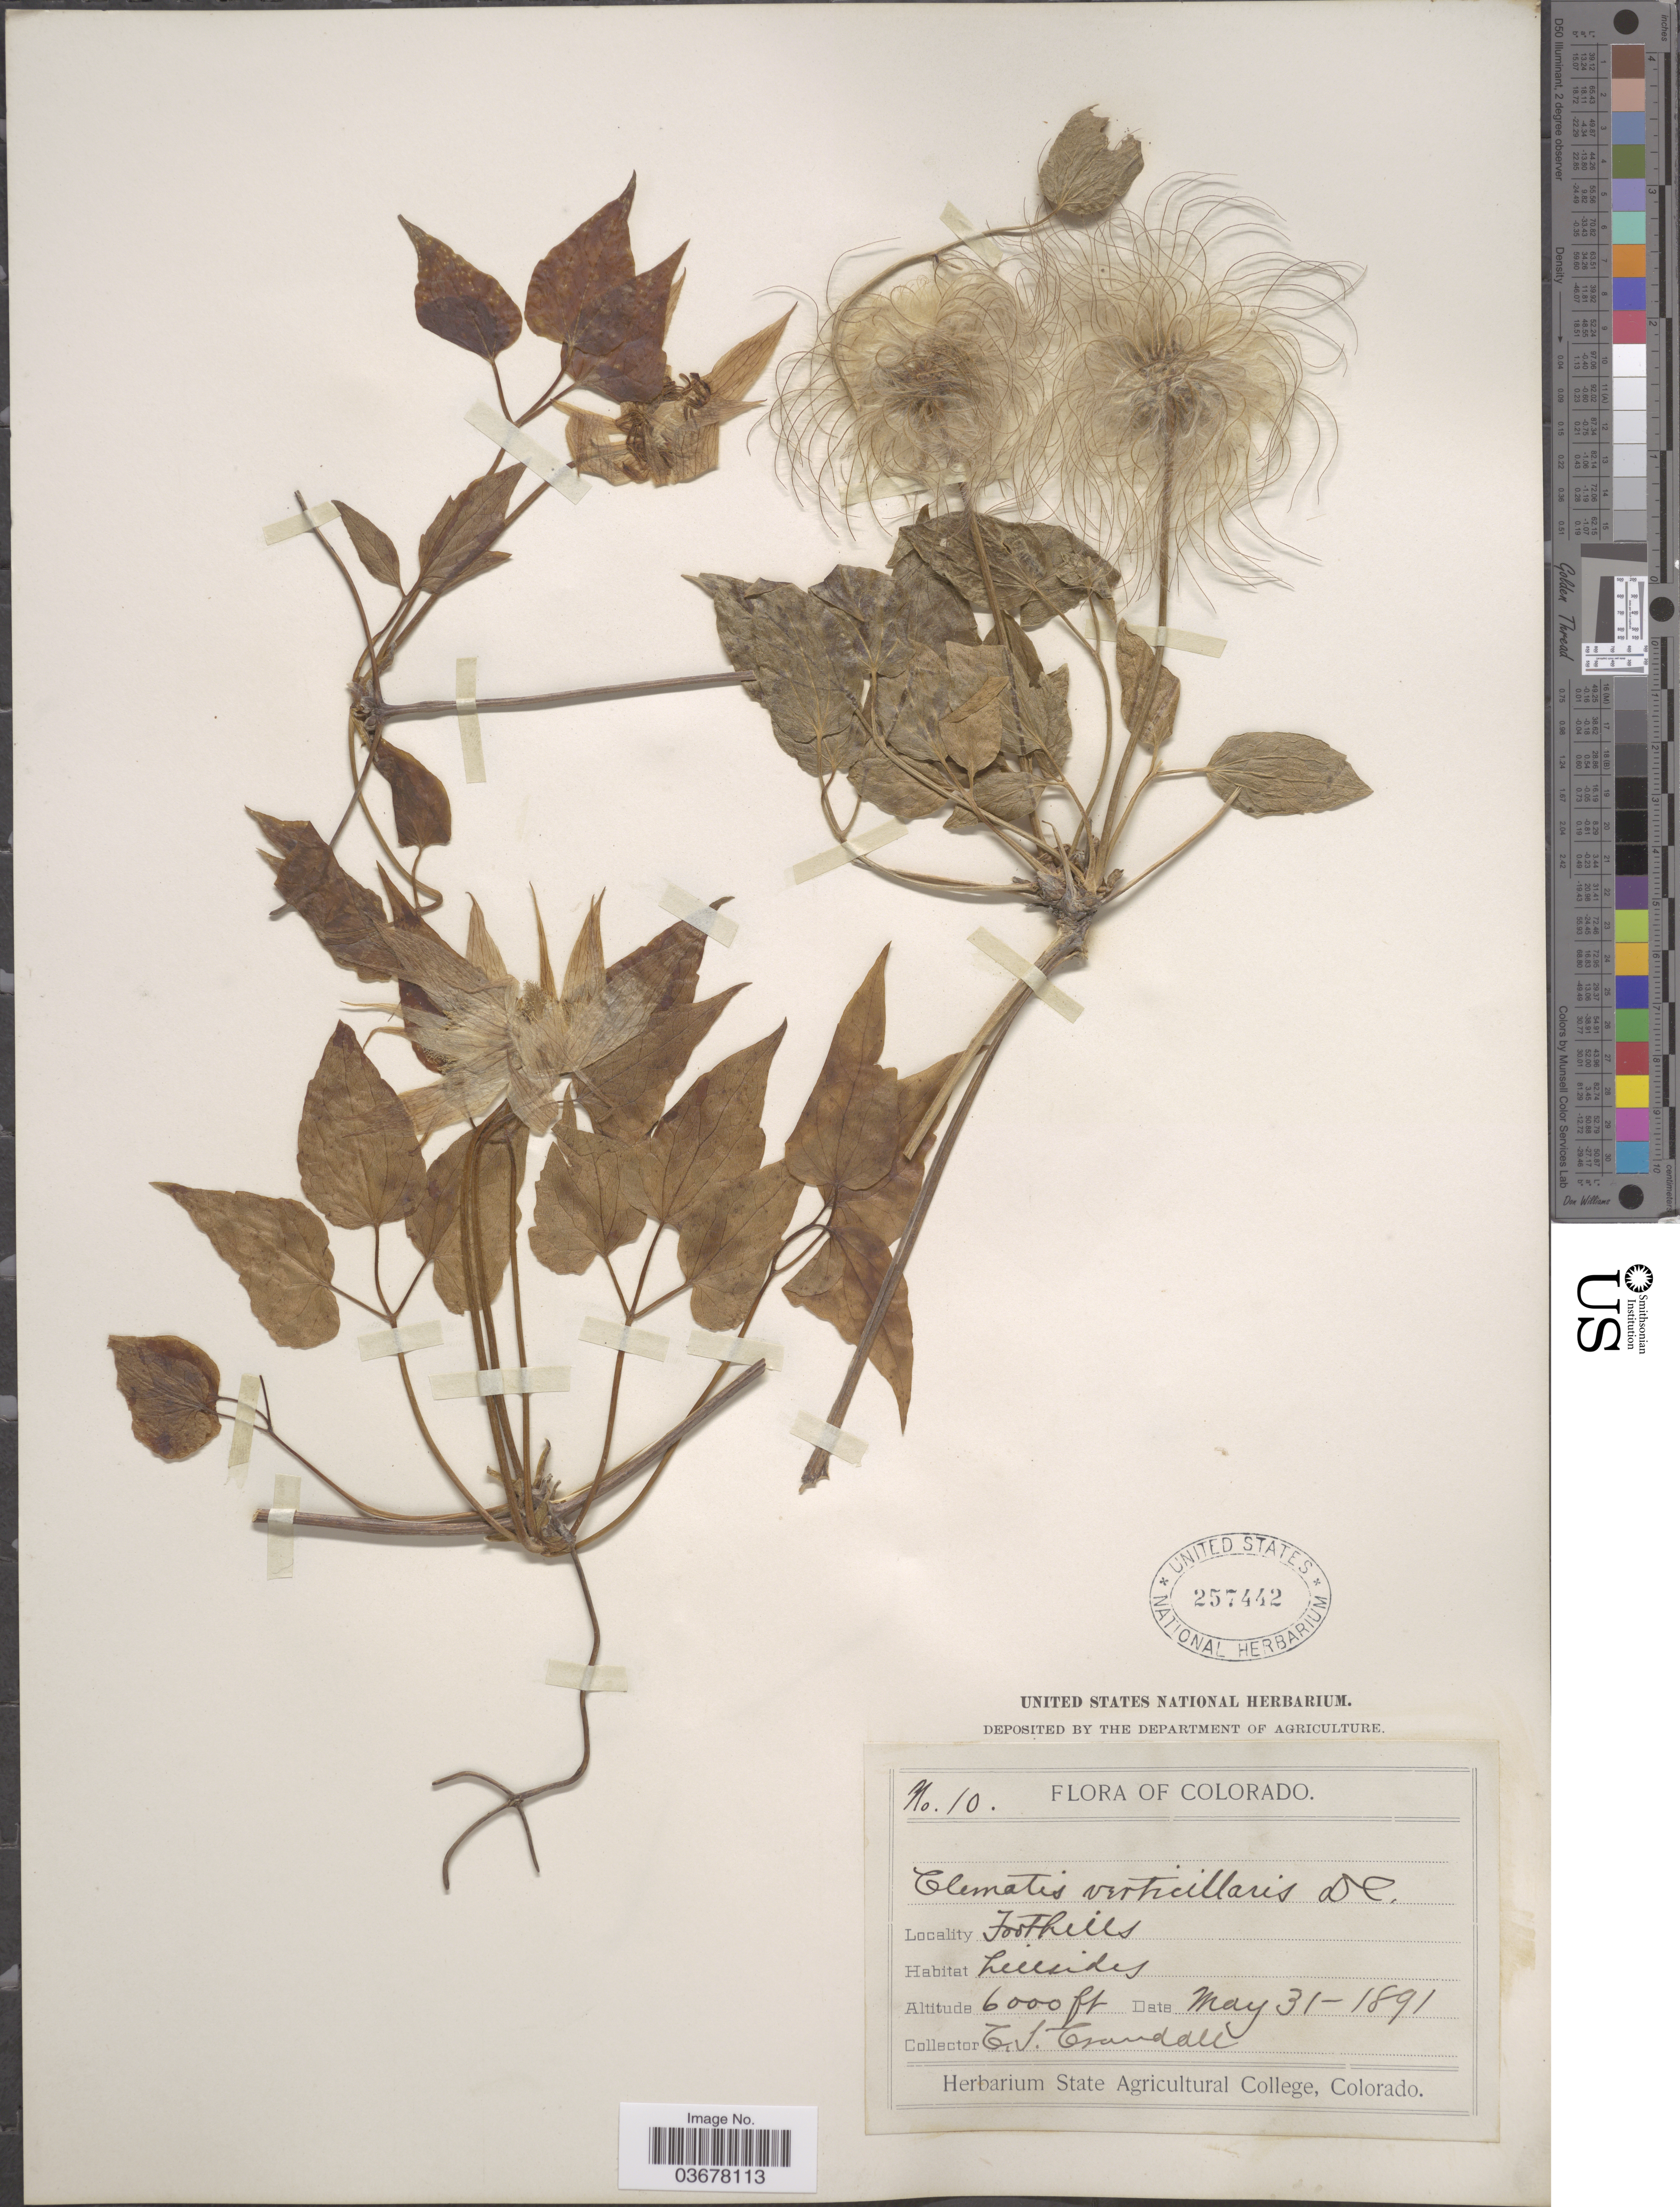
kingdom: Plantae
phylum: Tracheophyta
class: Magnoliopsida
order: Ranunculales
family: Ranunculaceae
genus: Clematis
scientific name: Clematis occidentalis var. grosseserrata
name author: (Rydb.) J.S. Pringle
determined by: Strong, M. T., (US), Smithsonian Institution - National Museum of Natural History (UNITED STATES)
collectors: C. Grandall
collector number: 10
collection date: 1891-05-31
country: United States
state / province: Colorado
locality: Foothills, hillsides.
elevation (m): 1829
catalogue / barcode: US 257442